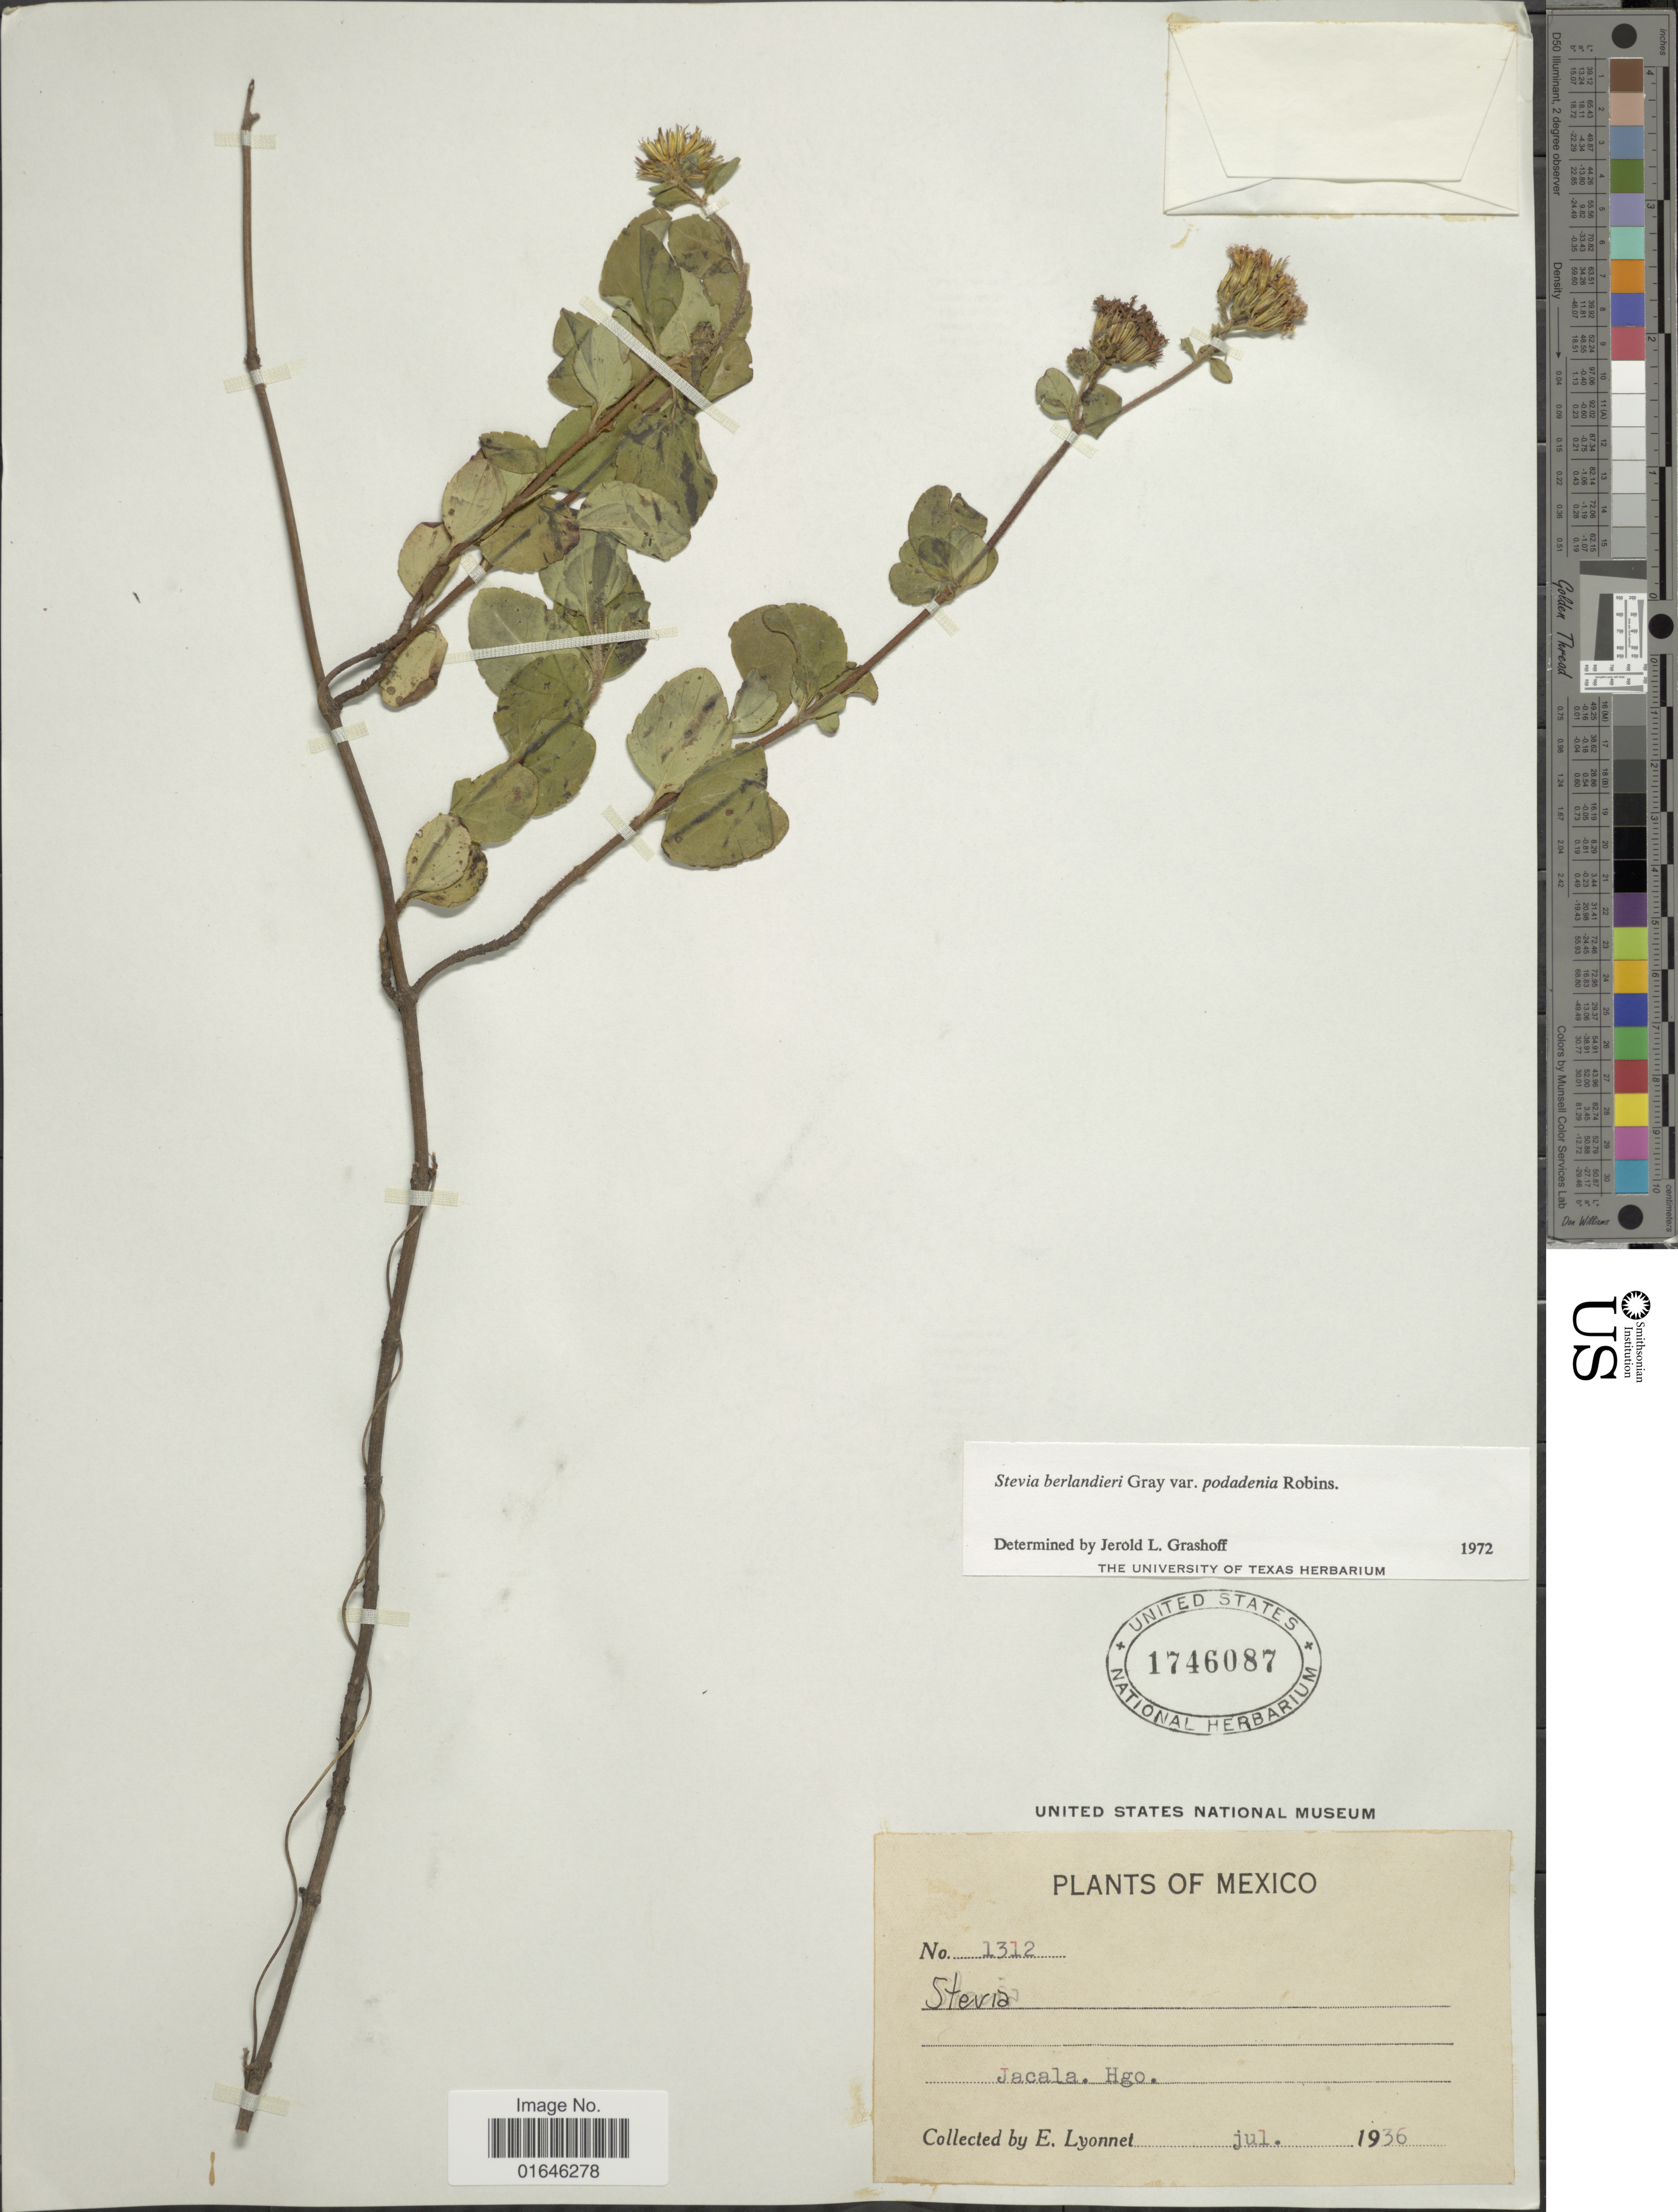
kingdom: Plantae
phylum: Tracheophyta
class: Magnoliopsida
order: Asterales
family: Asteraceae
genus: Stevia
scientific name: Stevia berlandieri var. podadenia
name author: B.L. Rob.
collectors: E. Lyonnet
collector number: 1312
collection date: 1936-07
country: Mexico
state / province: Hidalgo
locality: Jacala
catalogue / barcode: US 1746087